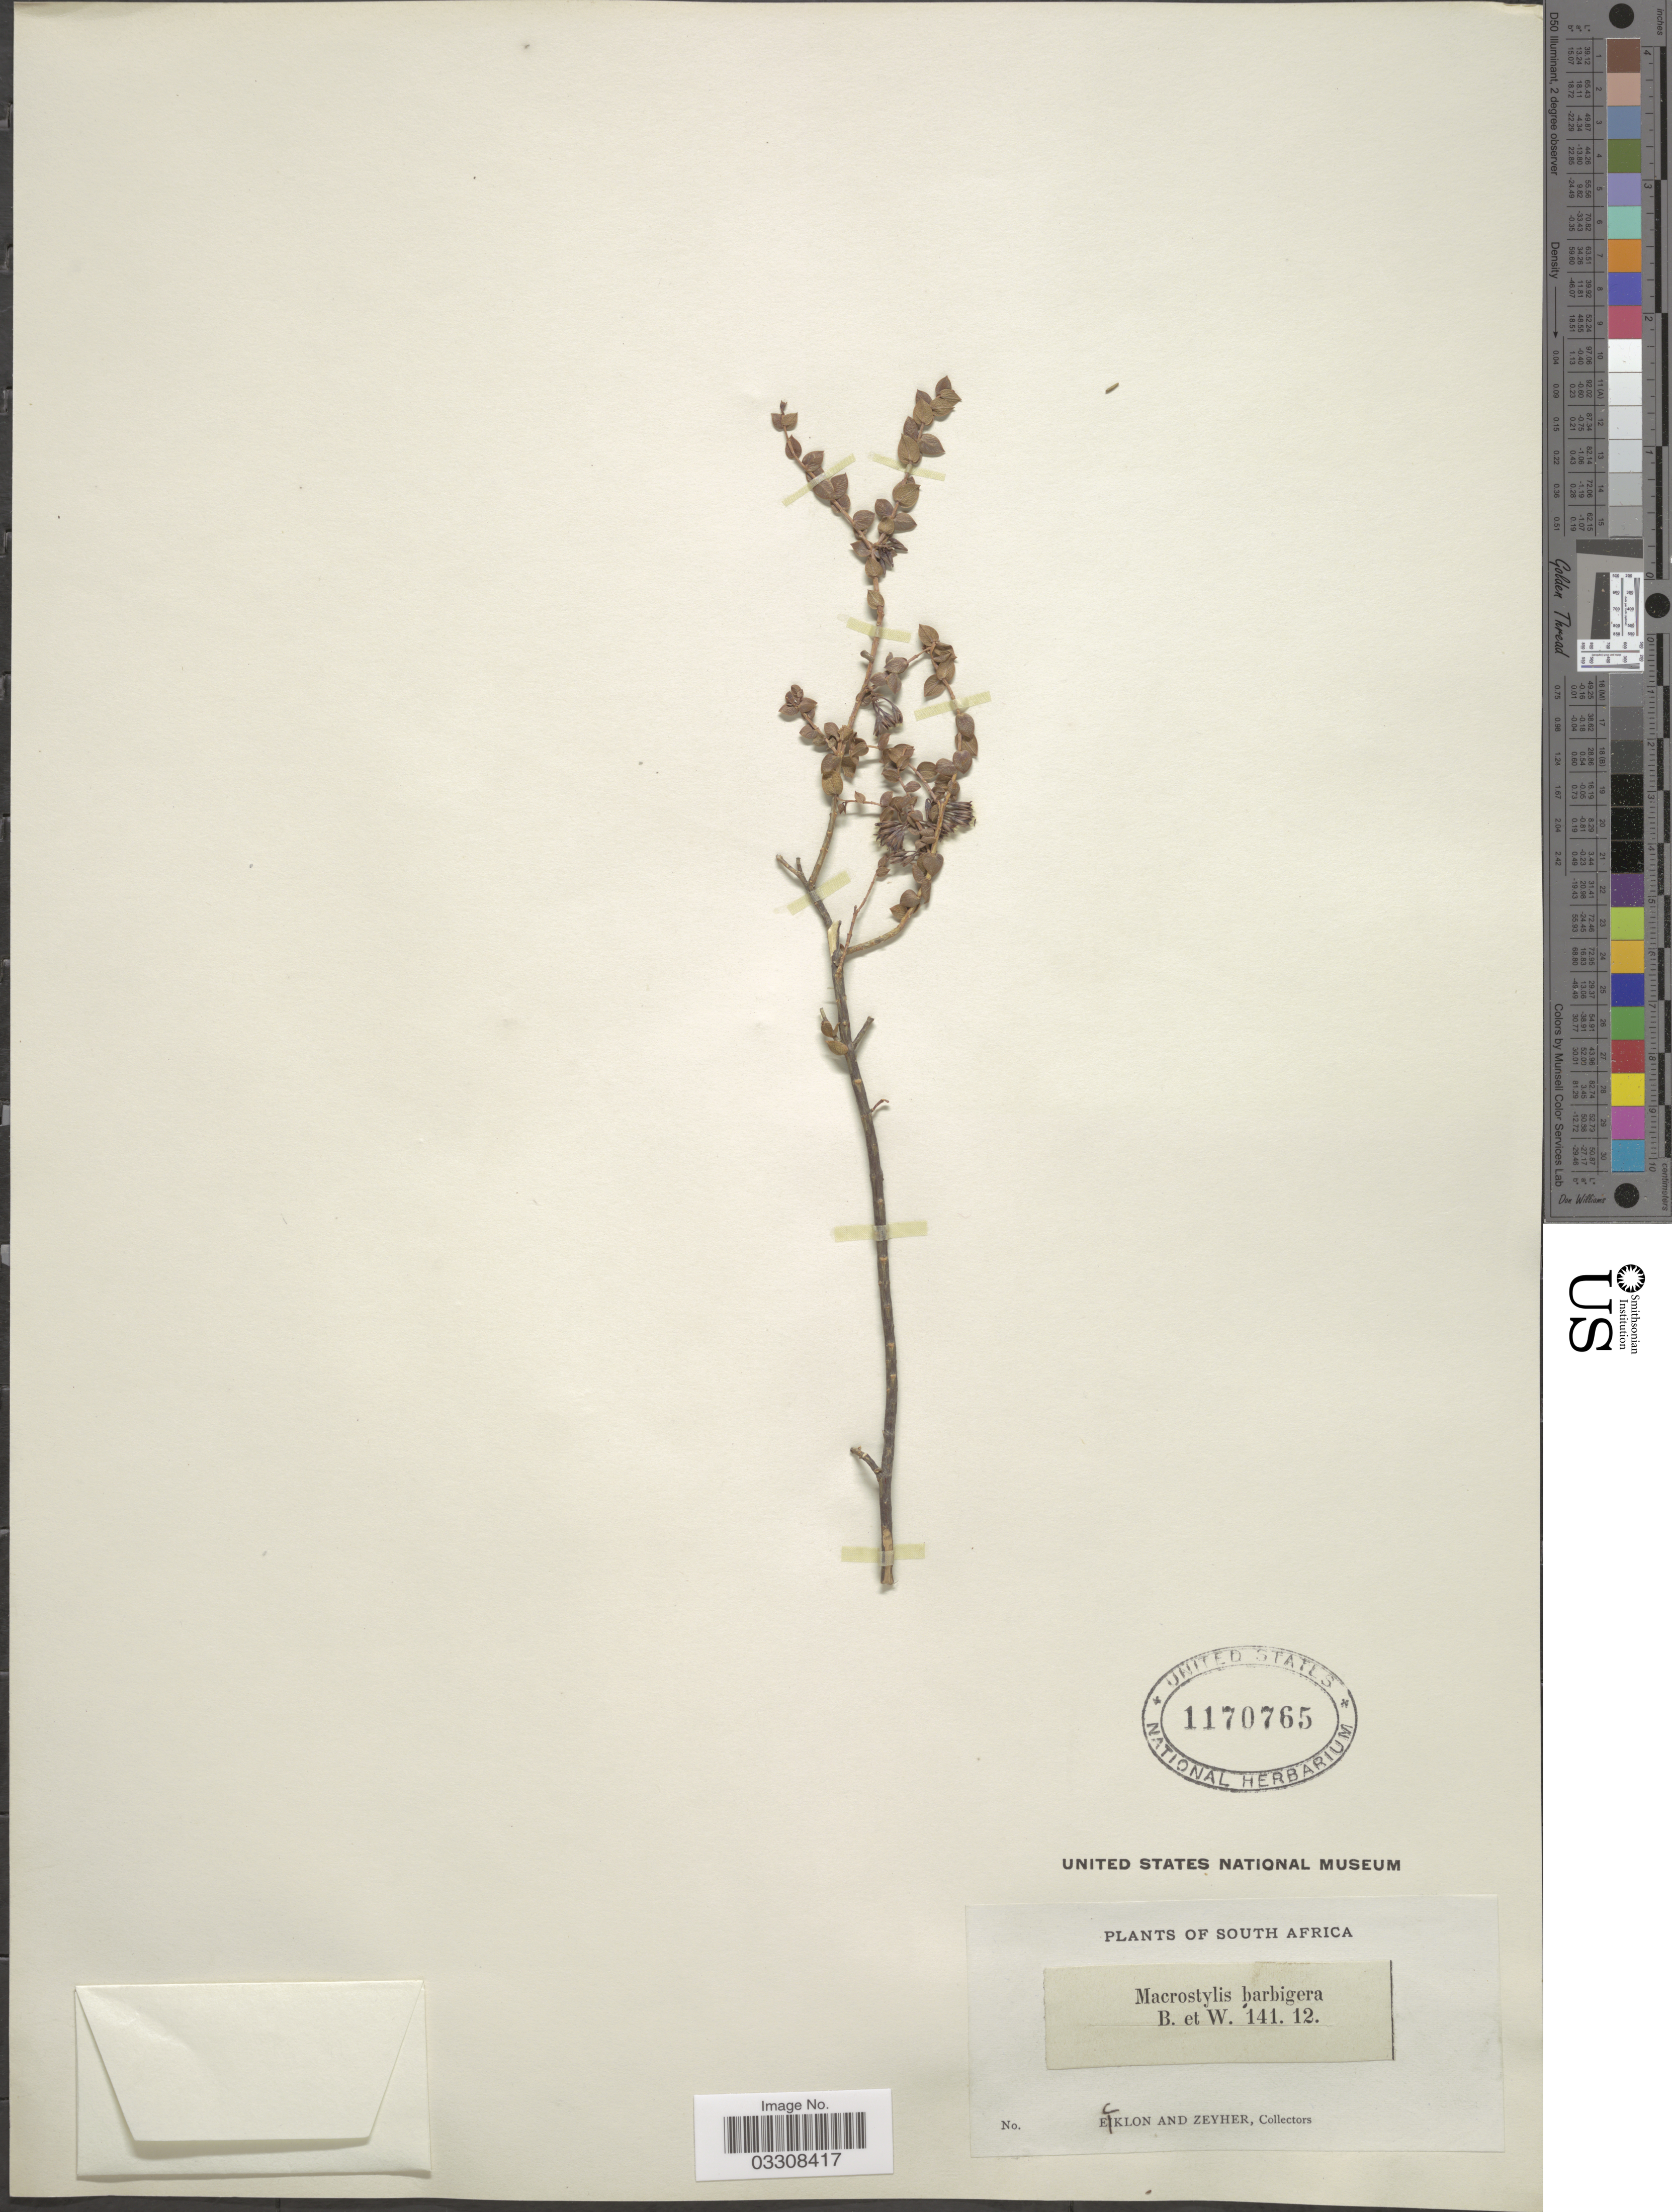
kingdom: Plantae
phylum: Tracheophyta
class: Magnoliopsida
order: Sapindales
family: Rutaceae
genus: Macrostylis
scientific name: Macrostylis barbigera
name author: Bartl. & H.L. Wendl.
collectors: -. Ecklon & -. Zeyher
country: South Africa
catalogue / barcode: US 1170765